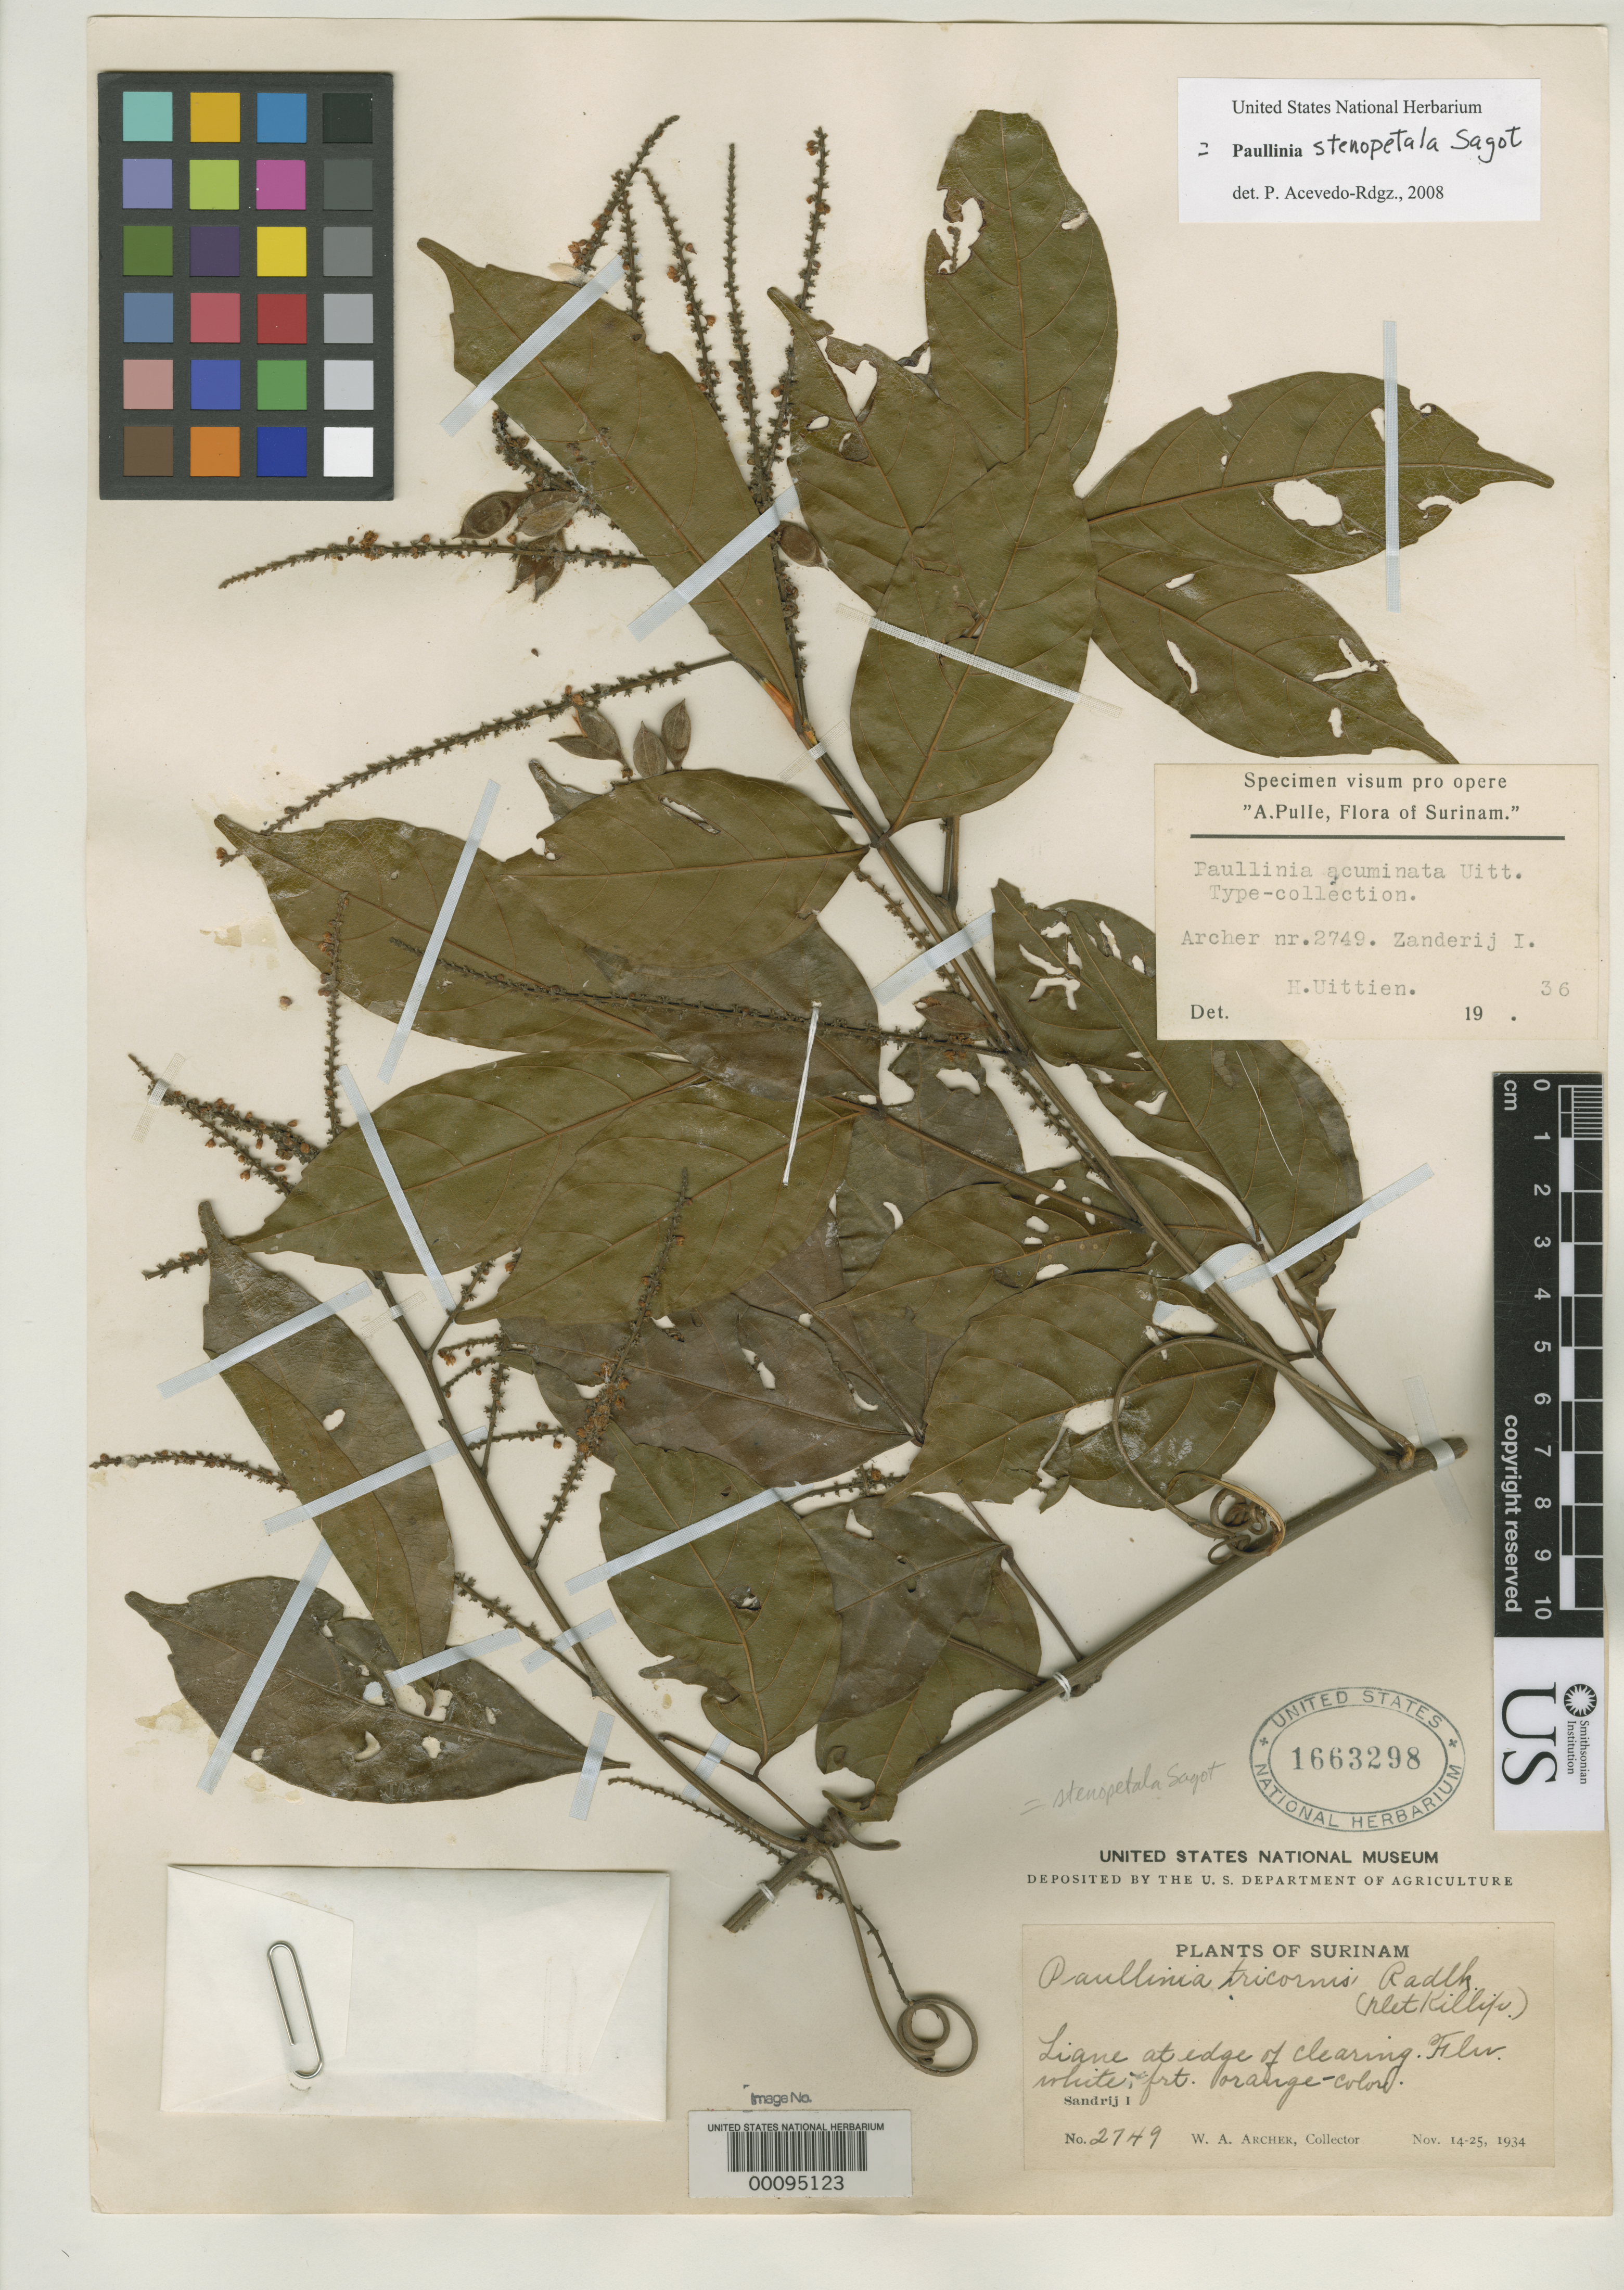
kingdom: Plantae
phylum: Tracheophyta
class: Magnoliopsida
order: Sapindales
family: Sapindaceae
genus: Paullinia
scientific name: Paullinia acuminata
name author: Uittien in Pulle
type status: Isotype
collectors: W. A. Archer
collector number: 2749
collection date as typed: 14 Nov 1934 to 25 Nov 1934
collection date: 1934-11-14/1934-11-25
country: Suriname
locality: Zanderij.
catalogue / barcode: US 1663298